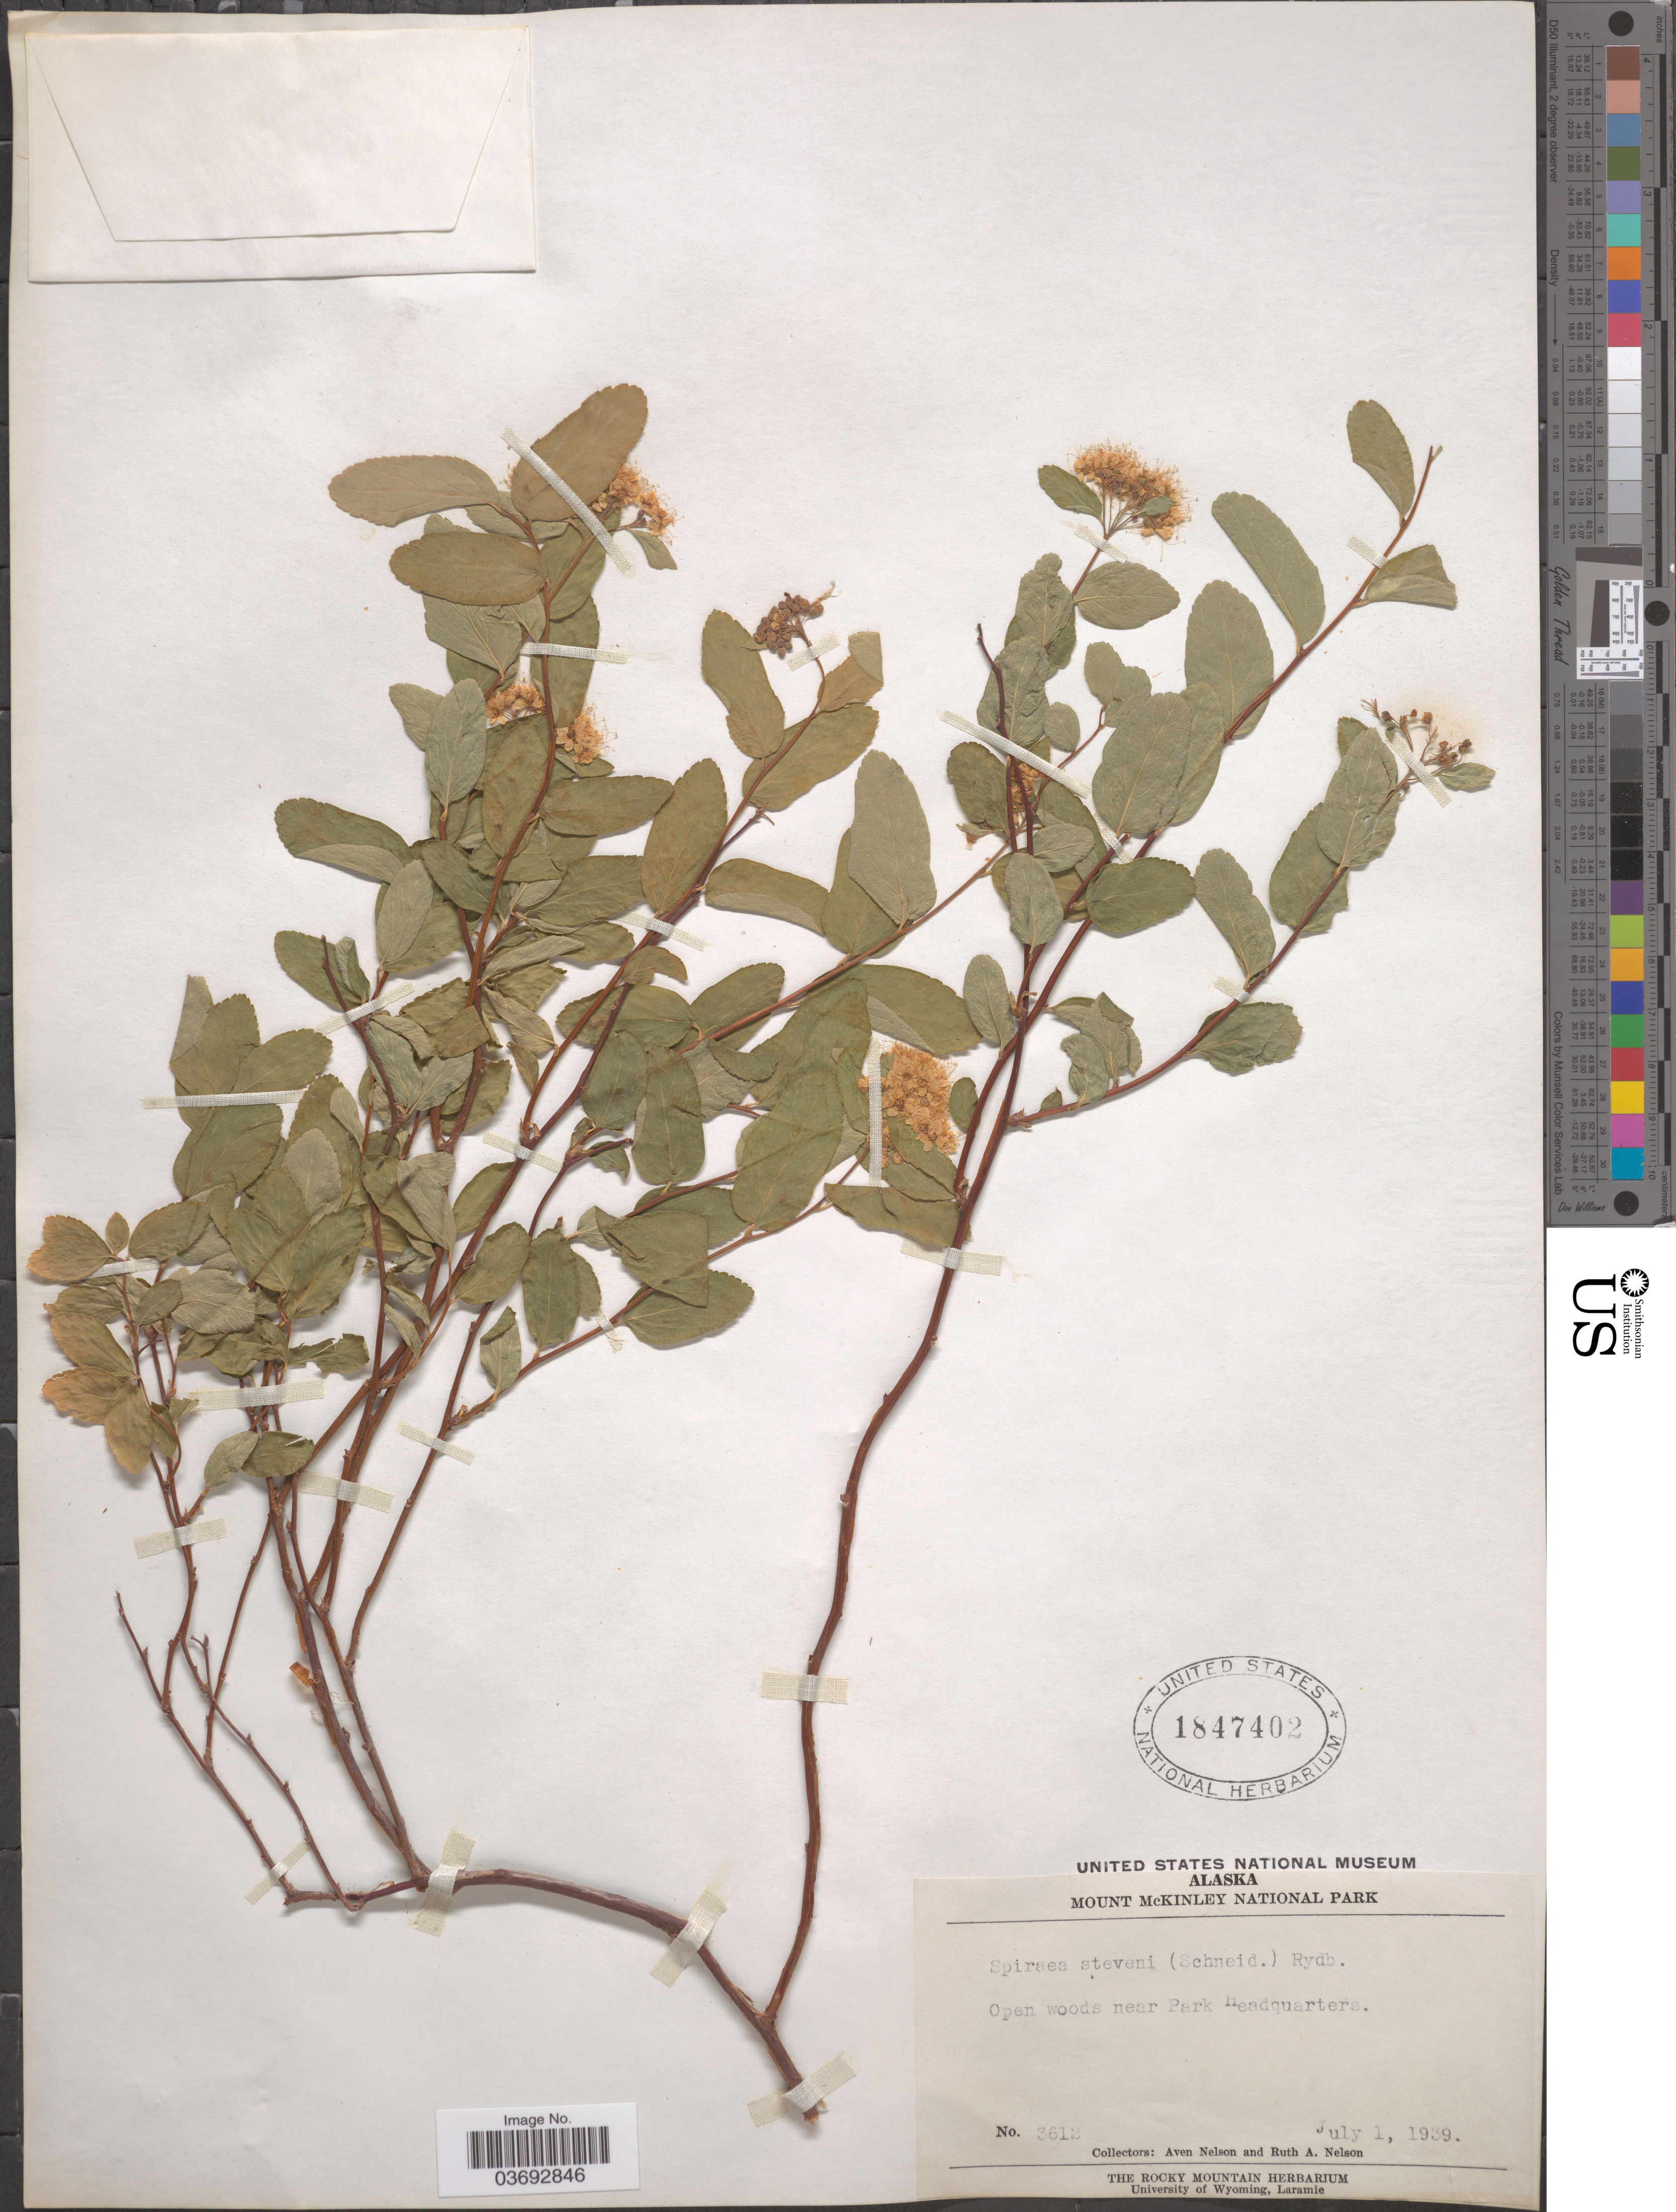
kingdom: Plantae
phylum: Tracheophyta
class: Magnoliopsida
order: Rosales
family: Rosaceae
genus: Spiraea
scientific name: Spiraea stevenii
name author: (C.K. Schneid.) Rydb.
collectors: A. Nelson & R. A. Nelson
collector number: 3612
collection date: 1939-07-01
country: United States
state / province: Alaska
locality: Mount McKinley National Park. Open woods near Park Headquarters.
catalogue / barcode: US 1847402